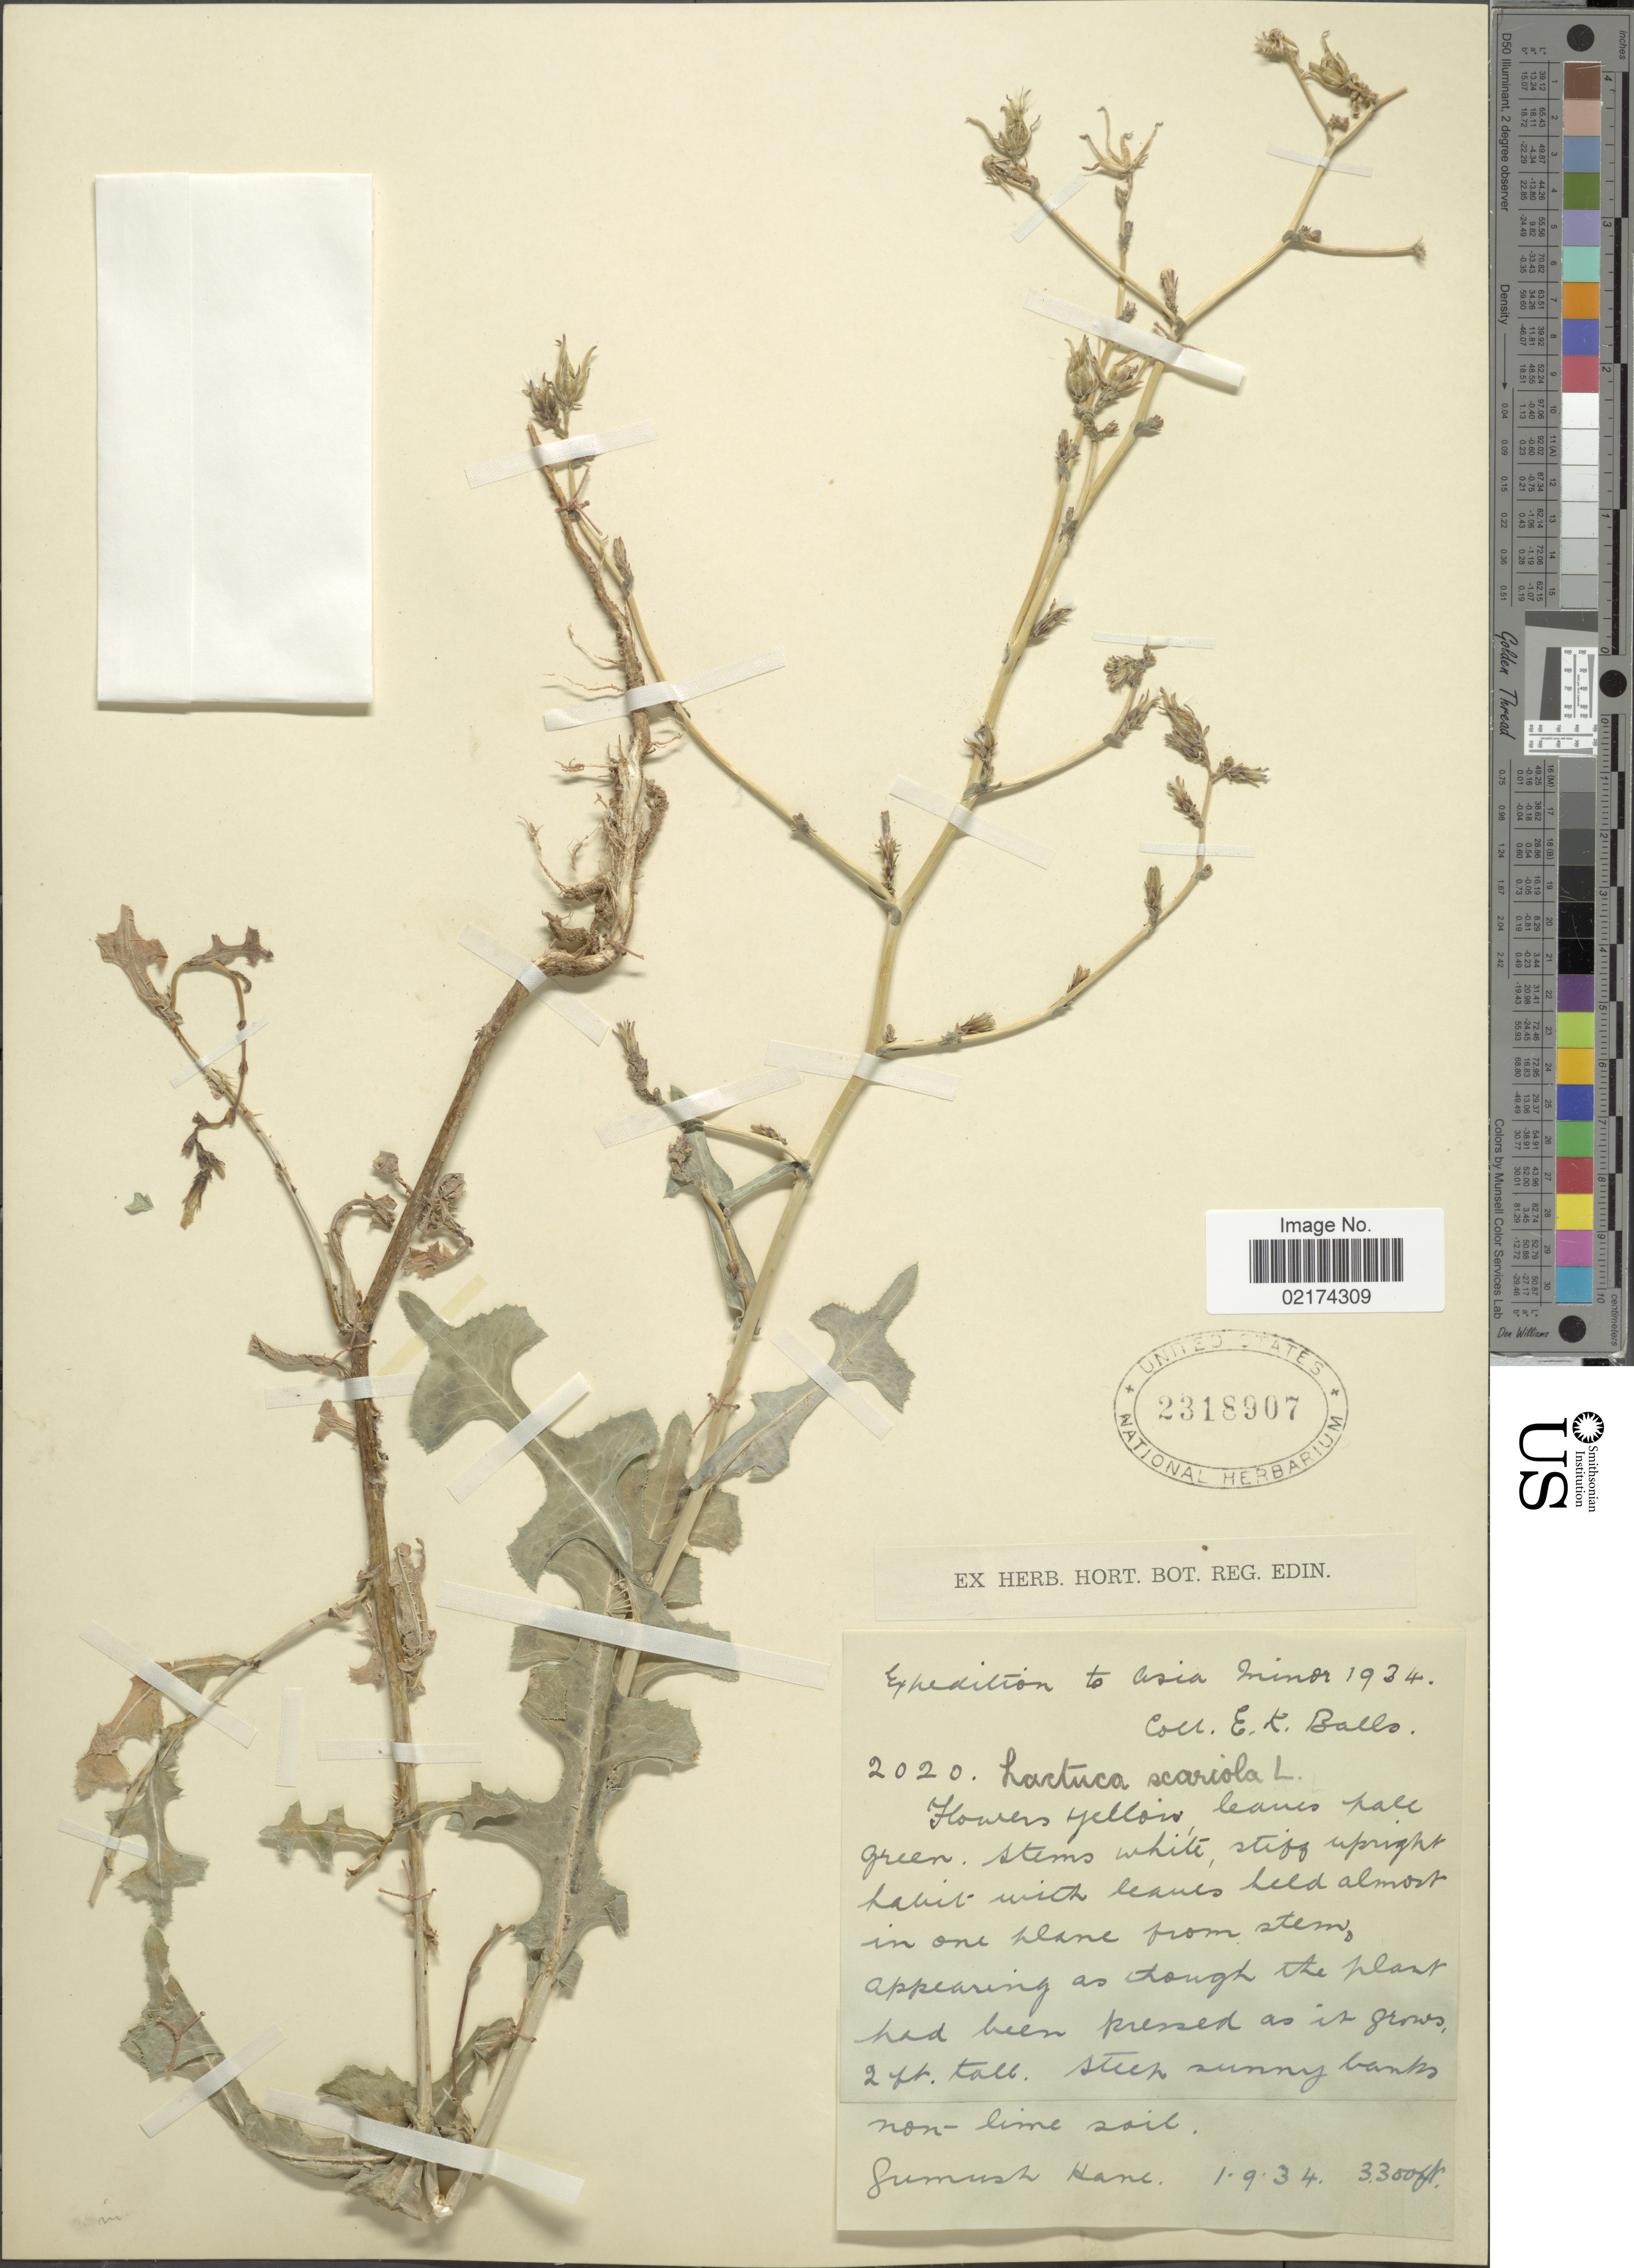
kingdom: Plantae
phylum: Tracheophyta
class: Magnoliopsida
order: Asterales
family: Asteraceae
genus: Lactuca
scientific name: Lactuca serriola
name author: L.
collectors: E. K. Balls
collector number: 2020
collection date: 1934-09-01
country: Turkey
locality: Asia Minor, Sumush Hane [interpreted]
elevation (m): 1006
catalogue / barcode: US 2318907